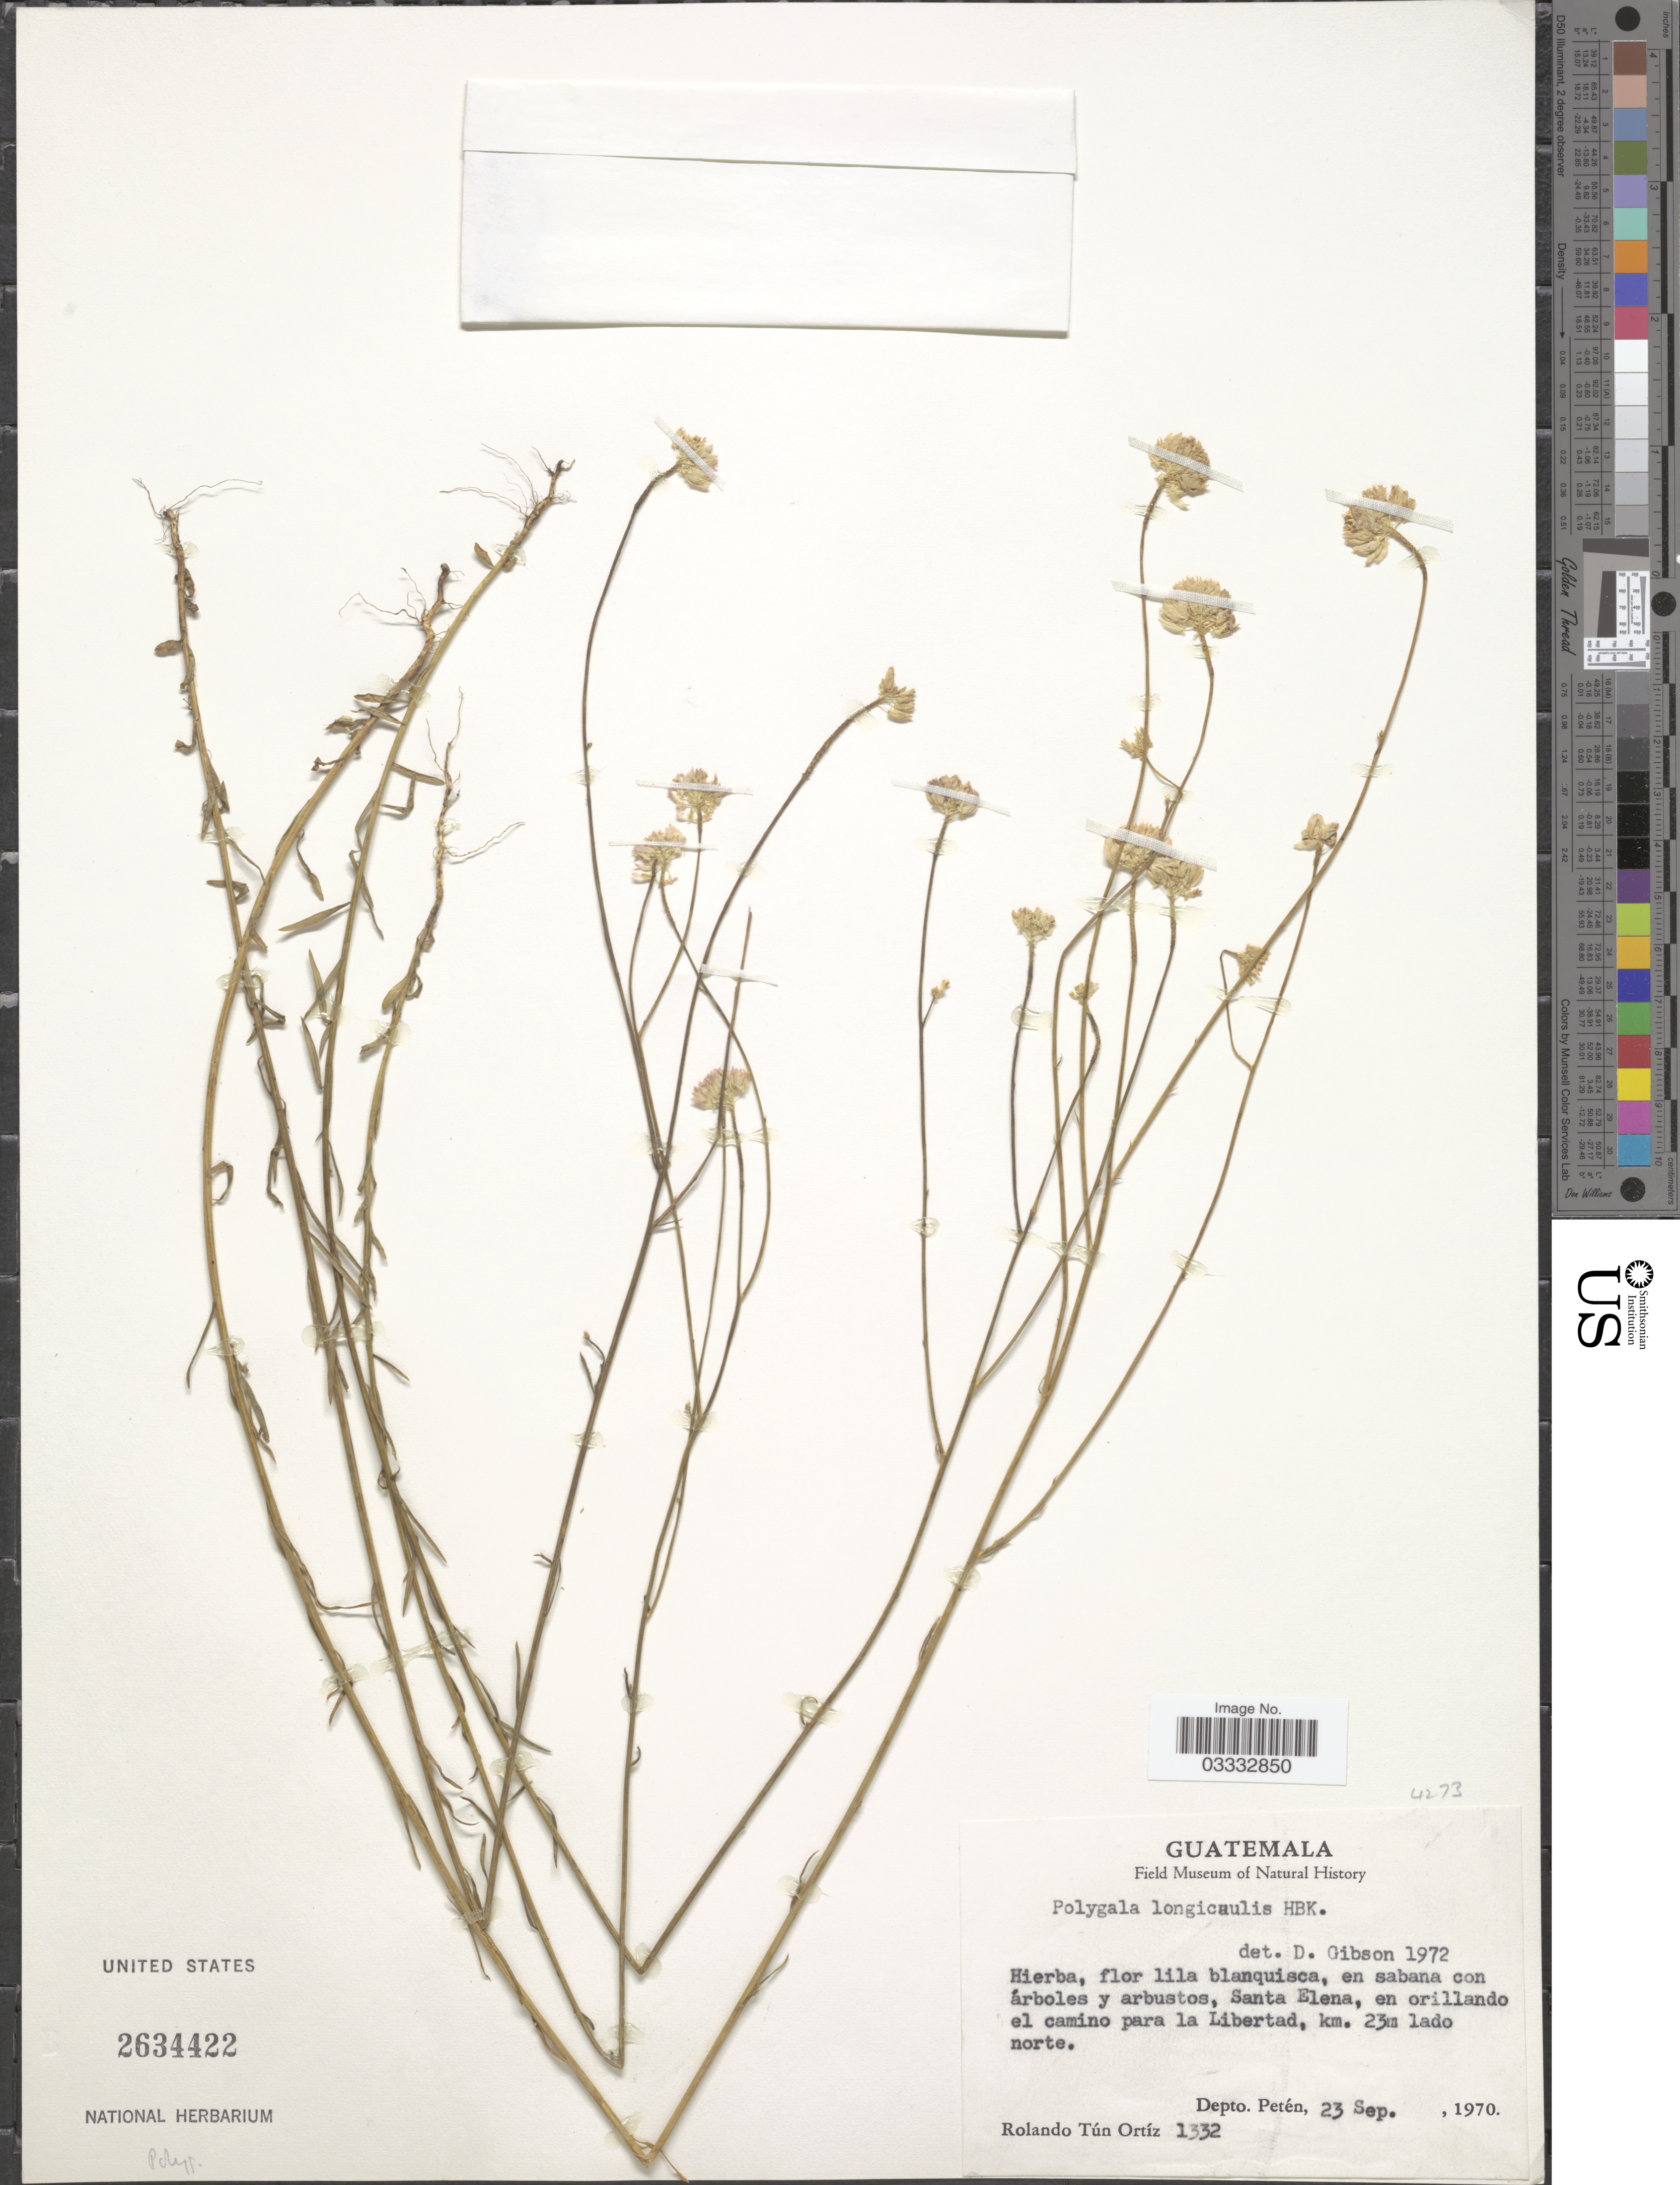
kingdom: Plantae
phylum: Tracheophyta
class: Magnoliopsida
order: Fabales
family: Polygalaceae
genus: Polygala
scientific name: Polygala longicaulis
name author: Kunth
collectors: R. T. Ortíz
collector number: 1332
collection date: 1970-09-23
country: Guatemala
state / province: El Petén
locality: Santa Elena, en orillando el camino para la Libertad, km. 23m lado norte. Depto. Petén.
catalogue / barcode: US 2634422